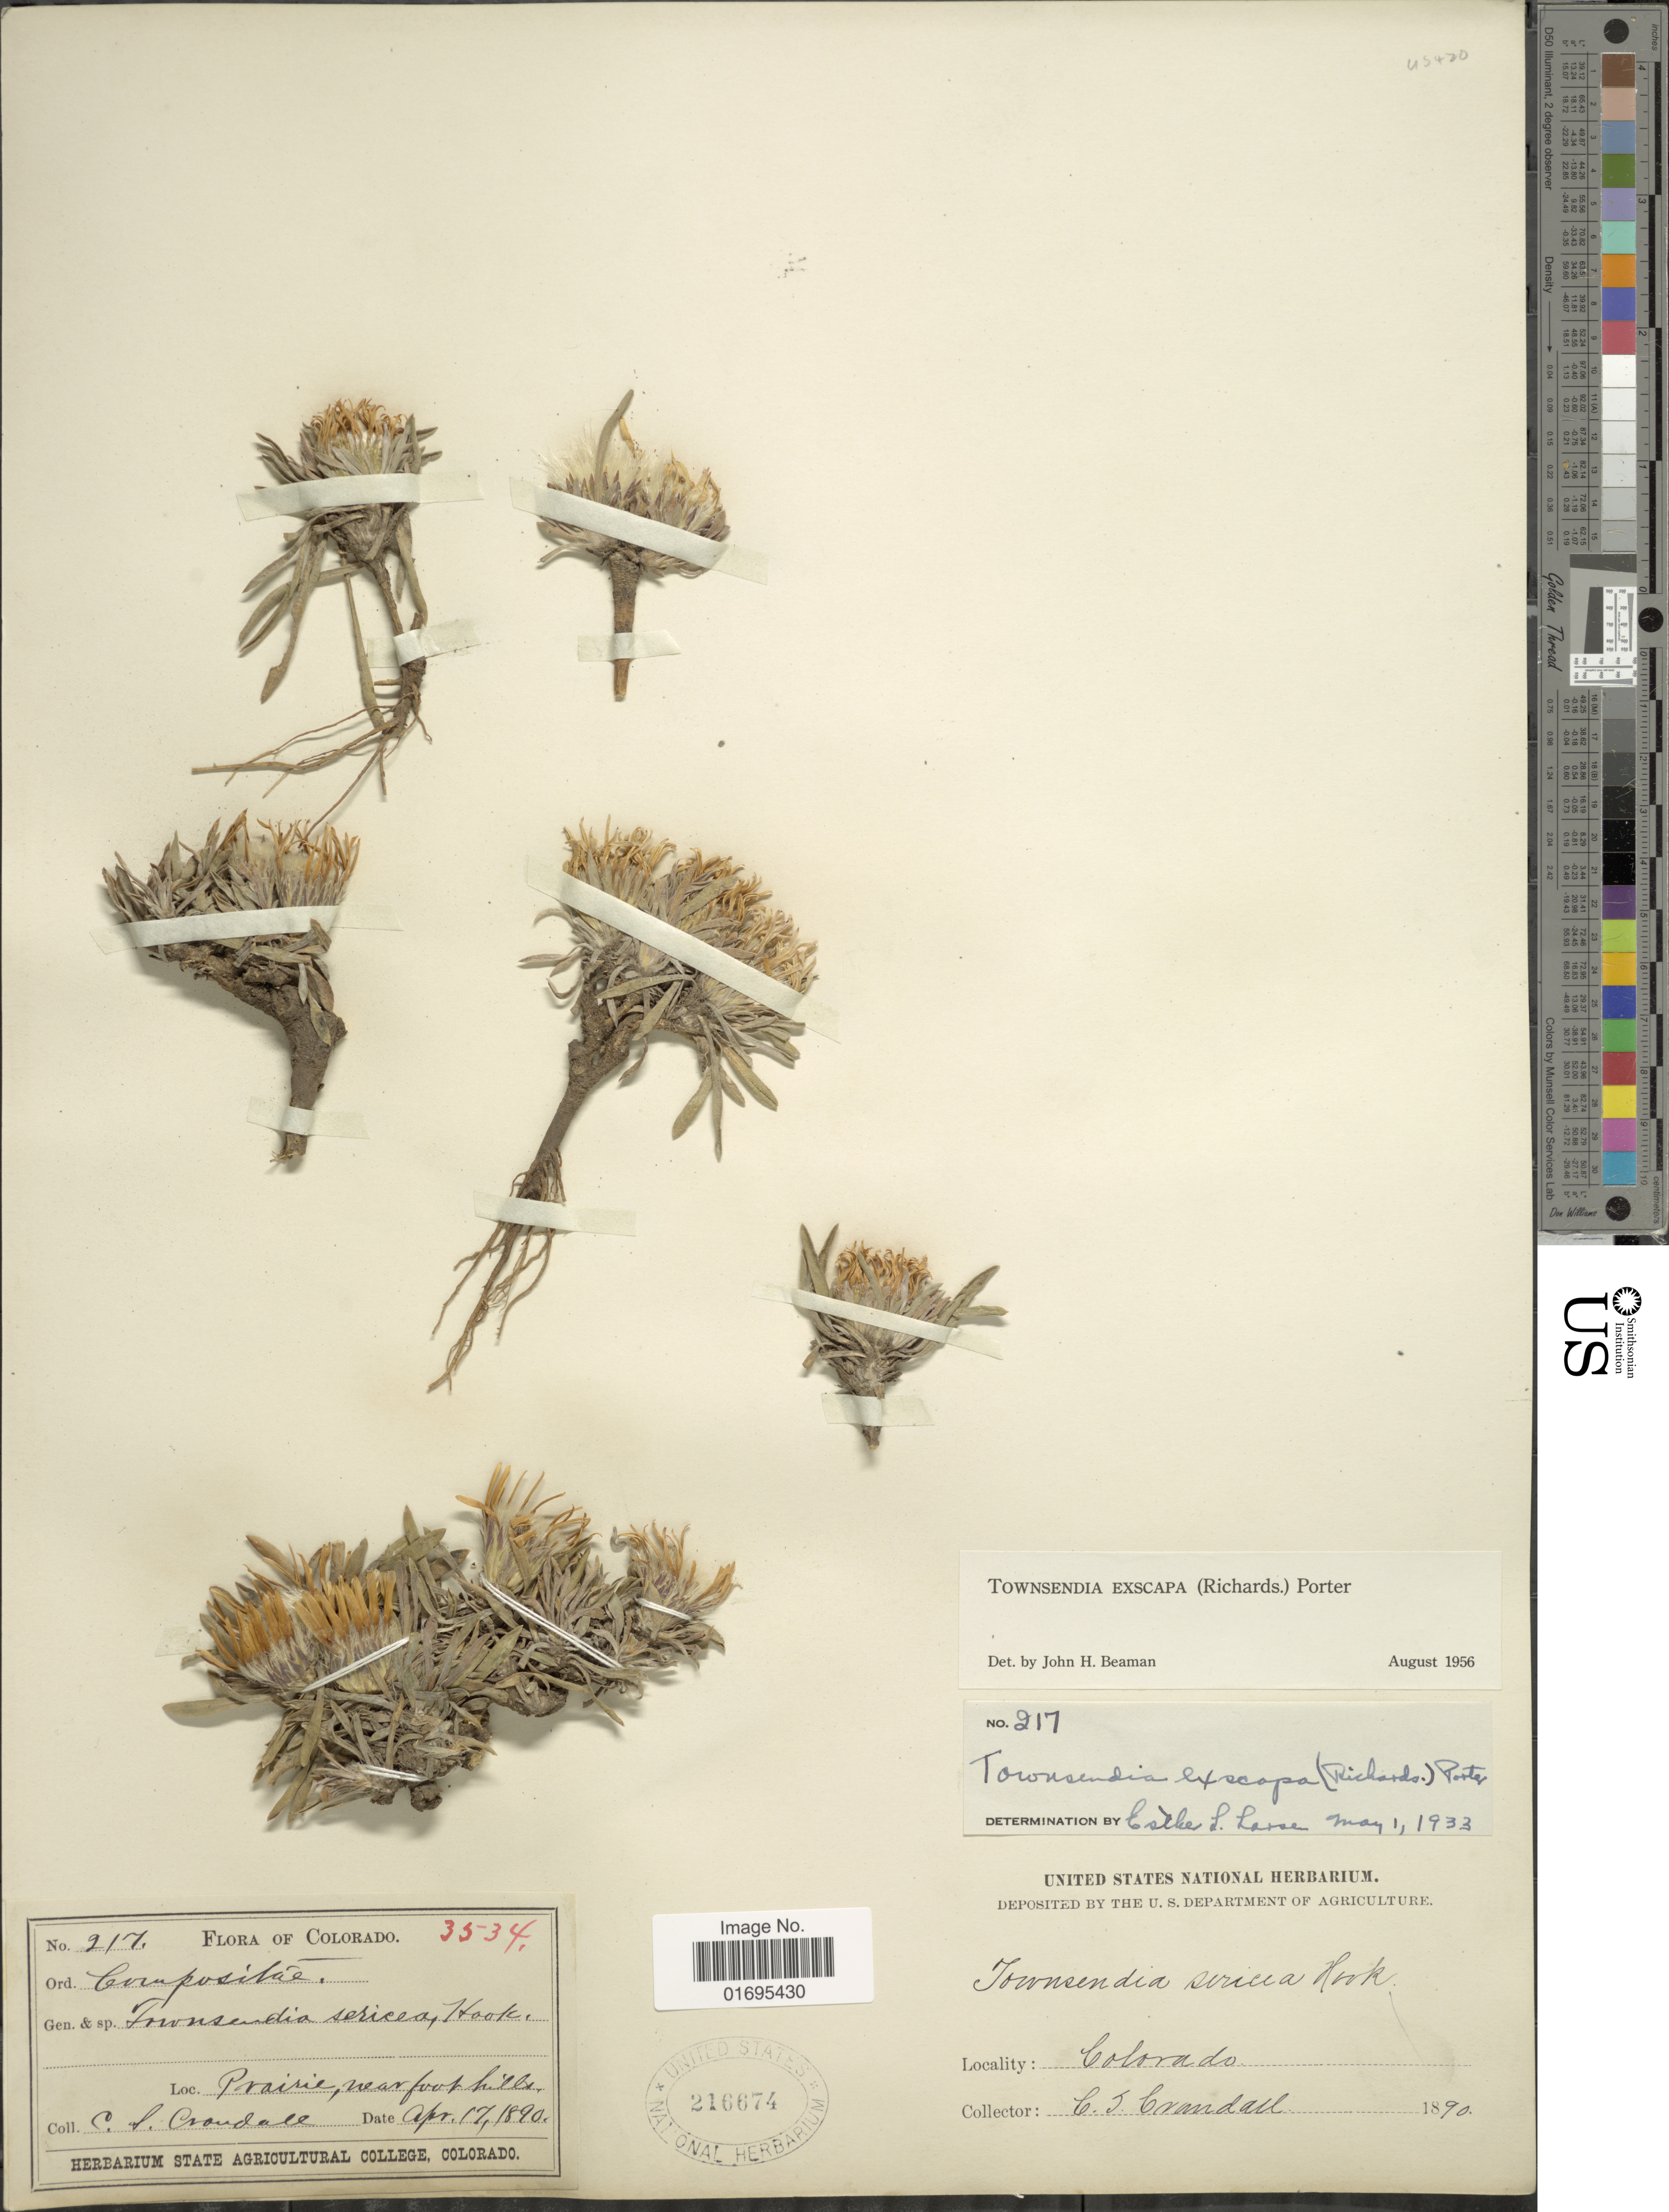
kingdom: Plantae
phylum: Tracheophyta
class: Magnoliopsida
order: Asterales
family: Asteraceae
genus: Townsendia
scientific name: Townsendia exscapa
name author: (Richardson) Porter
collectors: C. Crandall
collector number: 217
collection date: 1890-04-17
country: United States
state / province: Colorado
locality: Prairie, near foothills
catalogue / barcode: US 216674